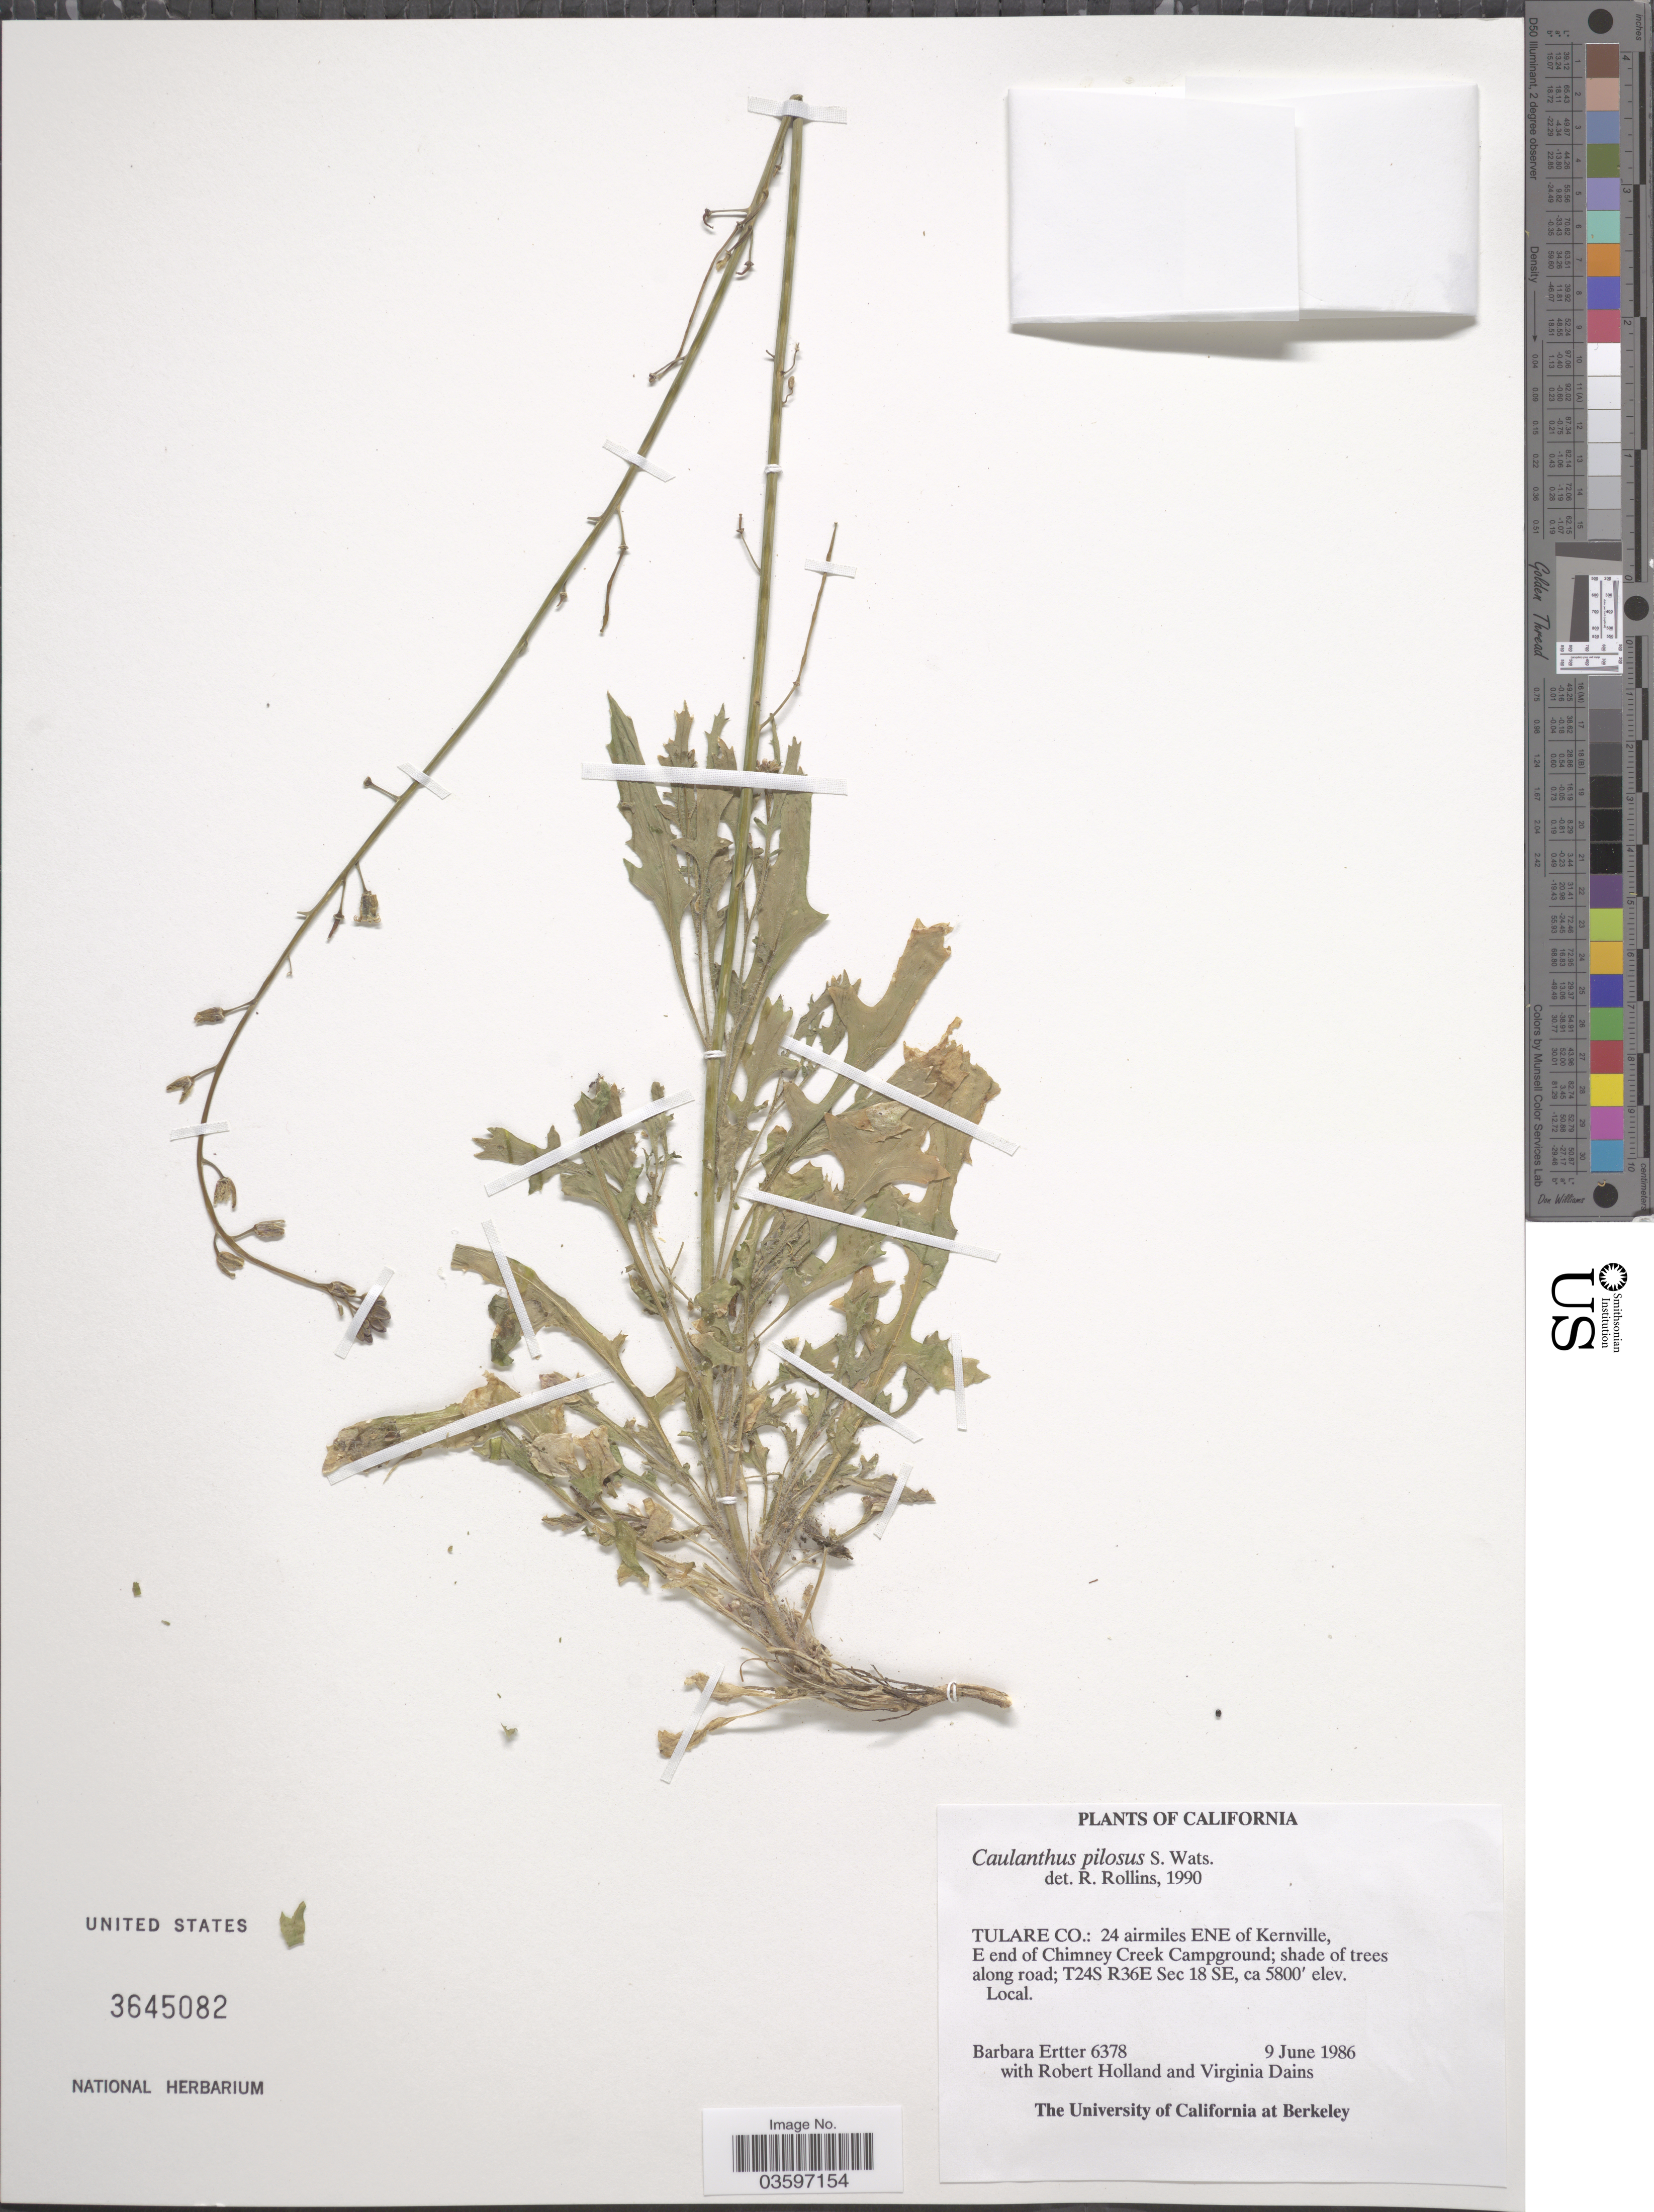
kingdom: Plantae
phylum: Tracheophyta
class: Magnoliopsida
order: Brassicales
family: Brassicaceae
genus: Caulanthus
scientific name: Caulanthus pilosus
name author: S. Watson in C. King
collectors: B. Ertter, R. Holland & V. Dains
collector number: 6378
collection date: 1986-06-09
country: United States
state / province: California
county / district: Tulare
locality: Tulare Co.: 24 airmiles ENE of Kernville, E end of Chimney Creek Campground; shade of trees along road; T24S R36E Sec 18 SE.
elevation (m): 1768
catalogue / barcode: US 3645082